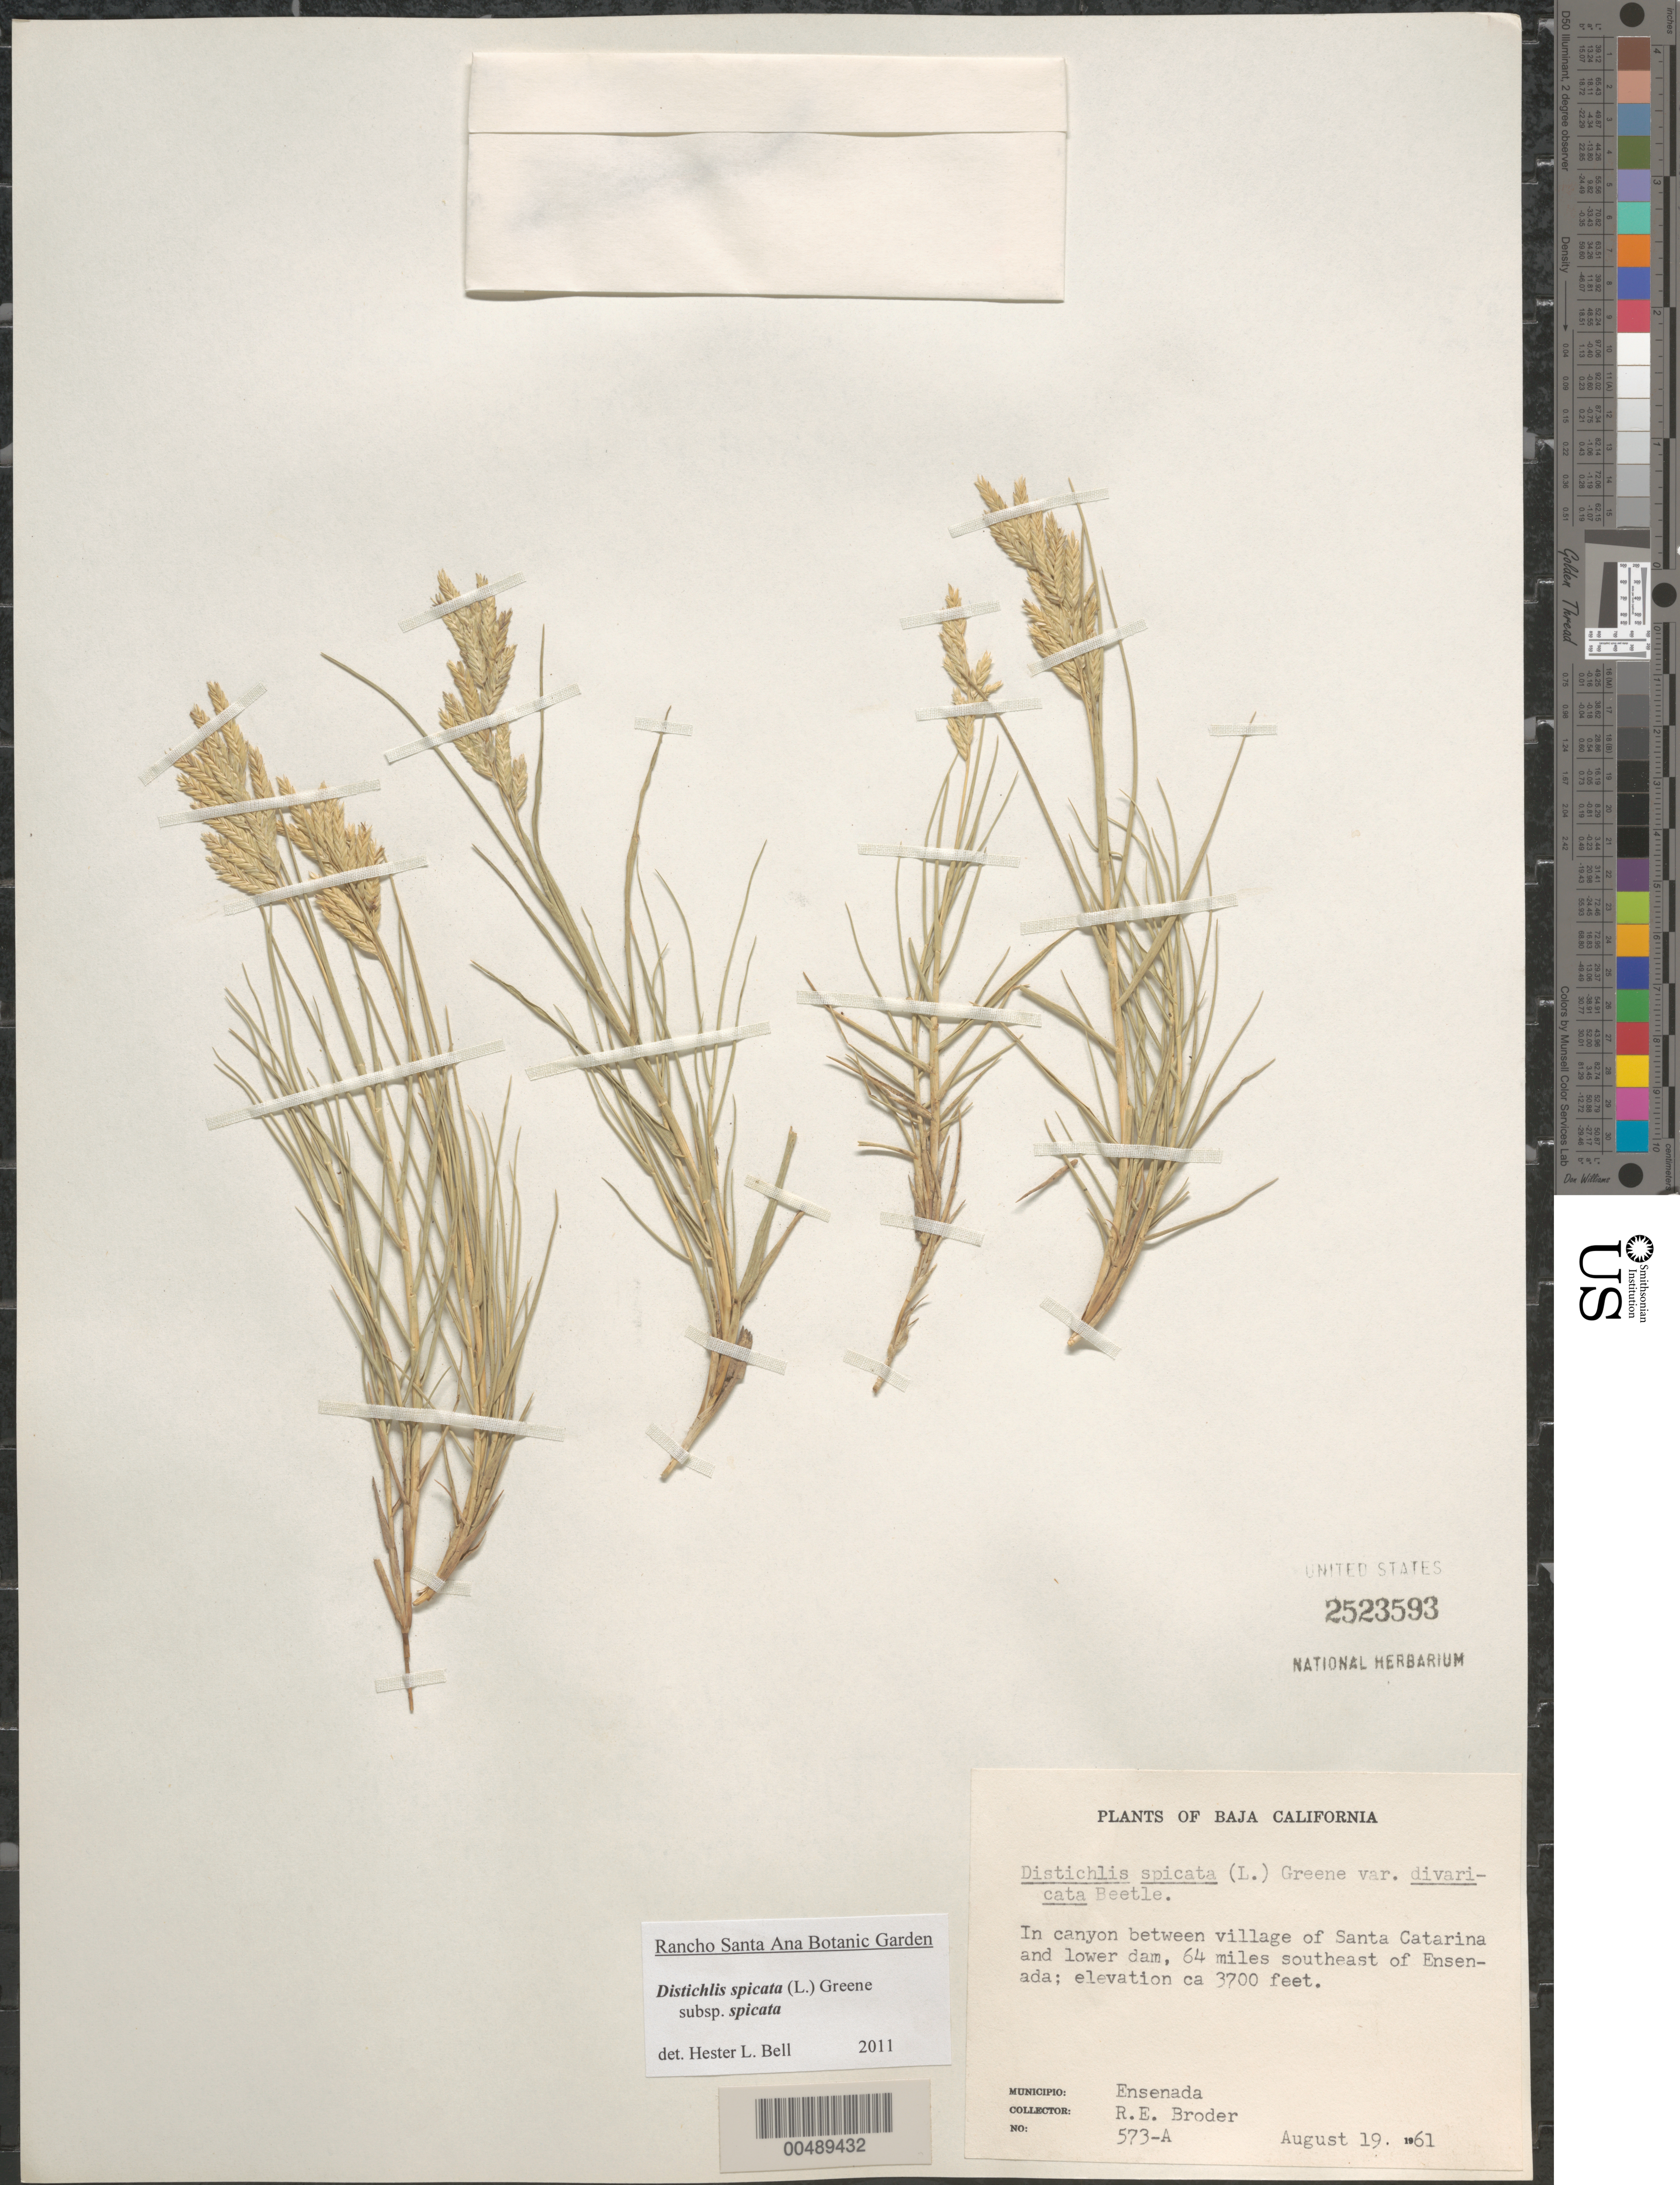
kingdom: Plantae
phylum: Tracheophyta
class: Liliopsida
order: Poales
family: Poaceae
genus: Distichlis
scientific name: Distichlis spicata subsp. spicata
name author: (L.) Greene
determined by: Bell, H. L.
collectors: R. Broder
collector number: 573-A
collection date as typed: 19 Aug 1961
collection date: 1961-08-19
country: Mexico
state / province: Baja California Norte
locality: Between village of Santa Catarina and lower dam, 64 mi SE of Ensenada, Ensenada Mun.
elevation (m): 1128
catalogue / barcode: US 2523593